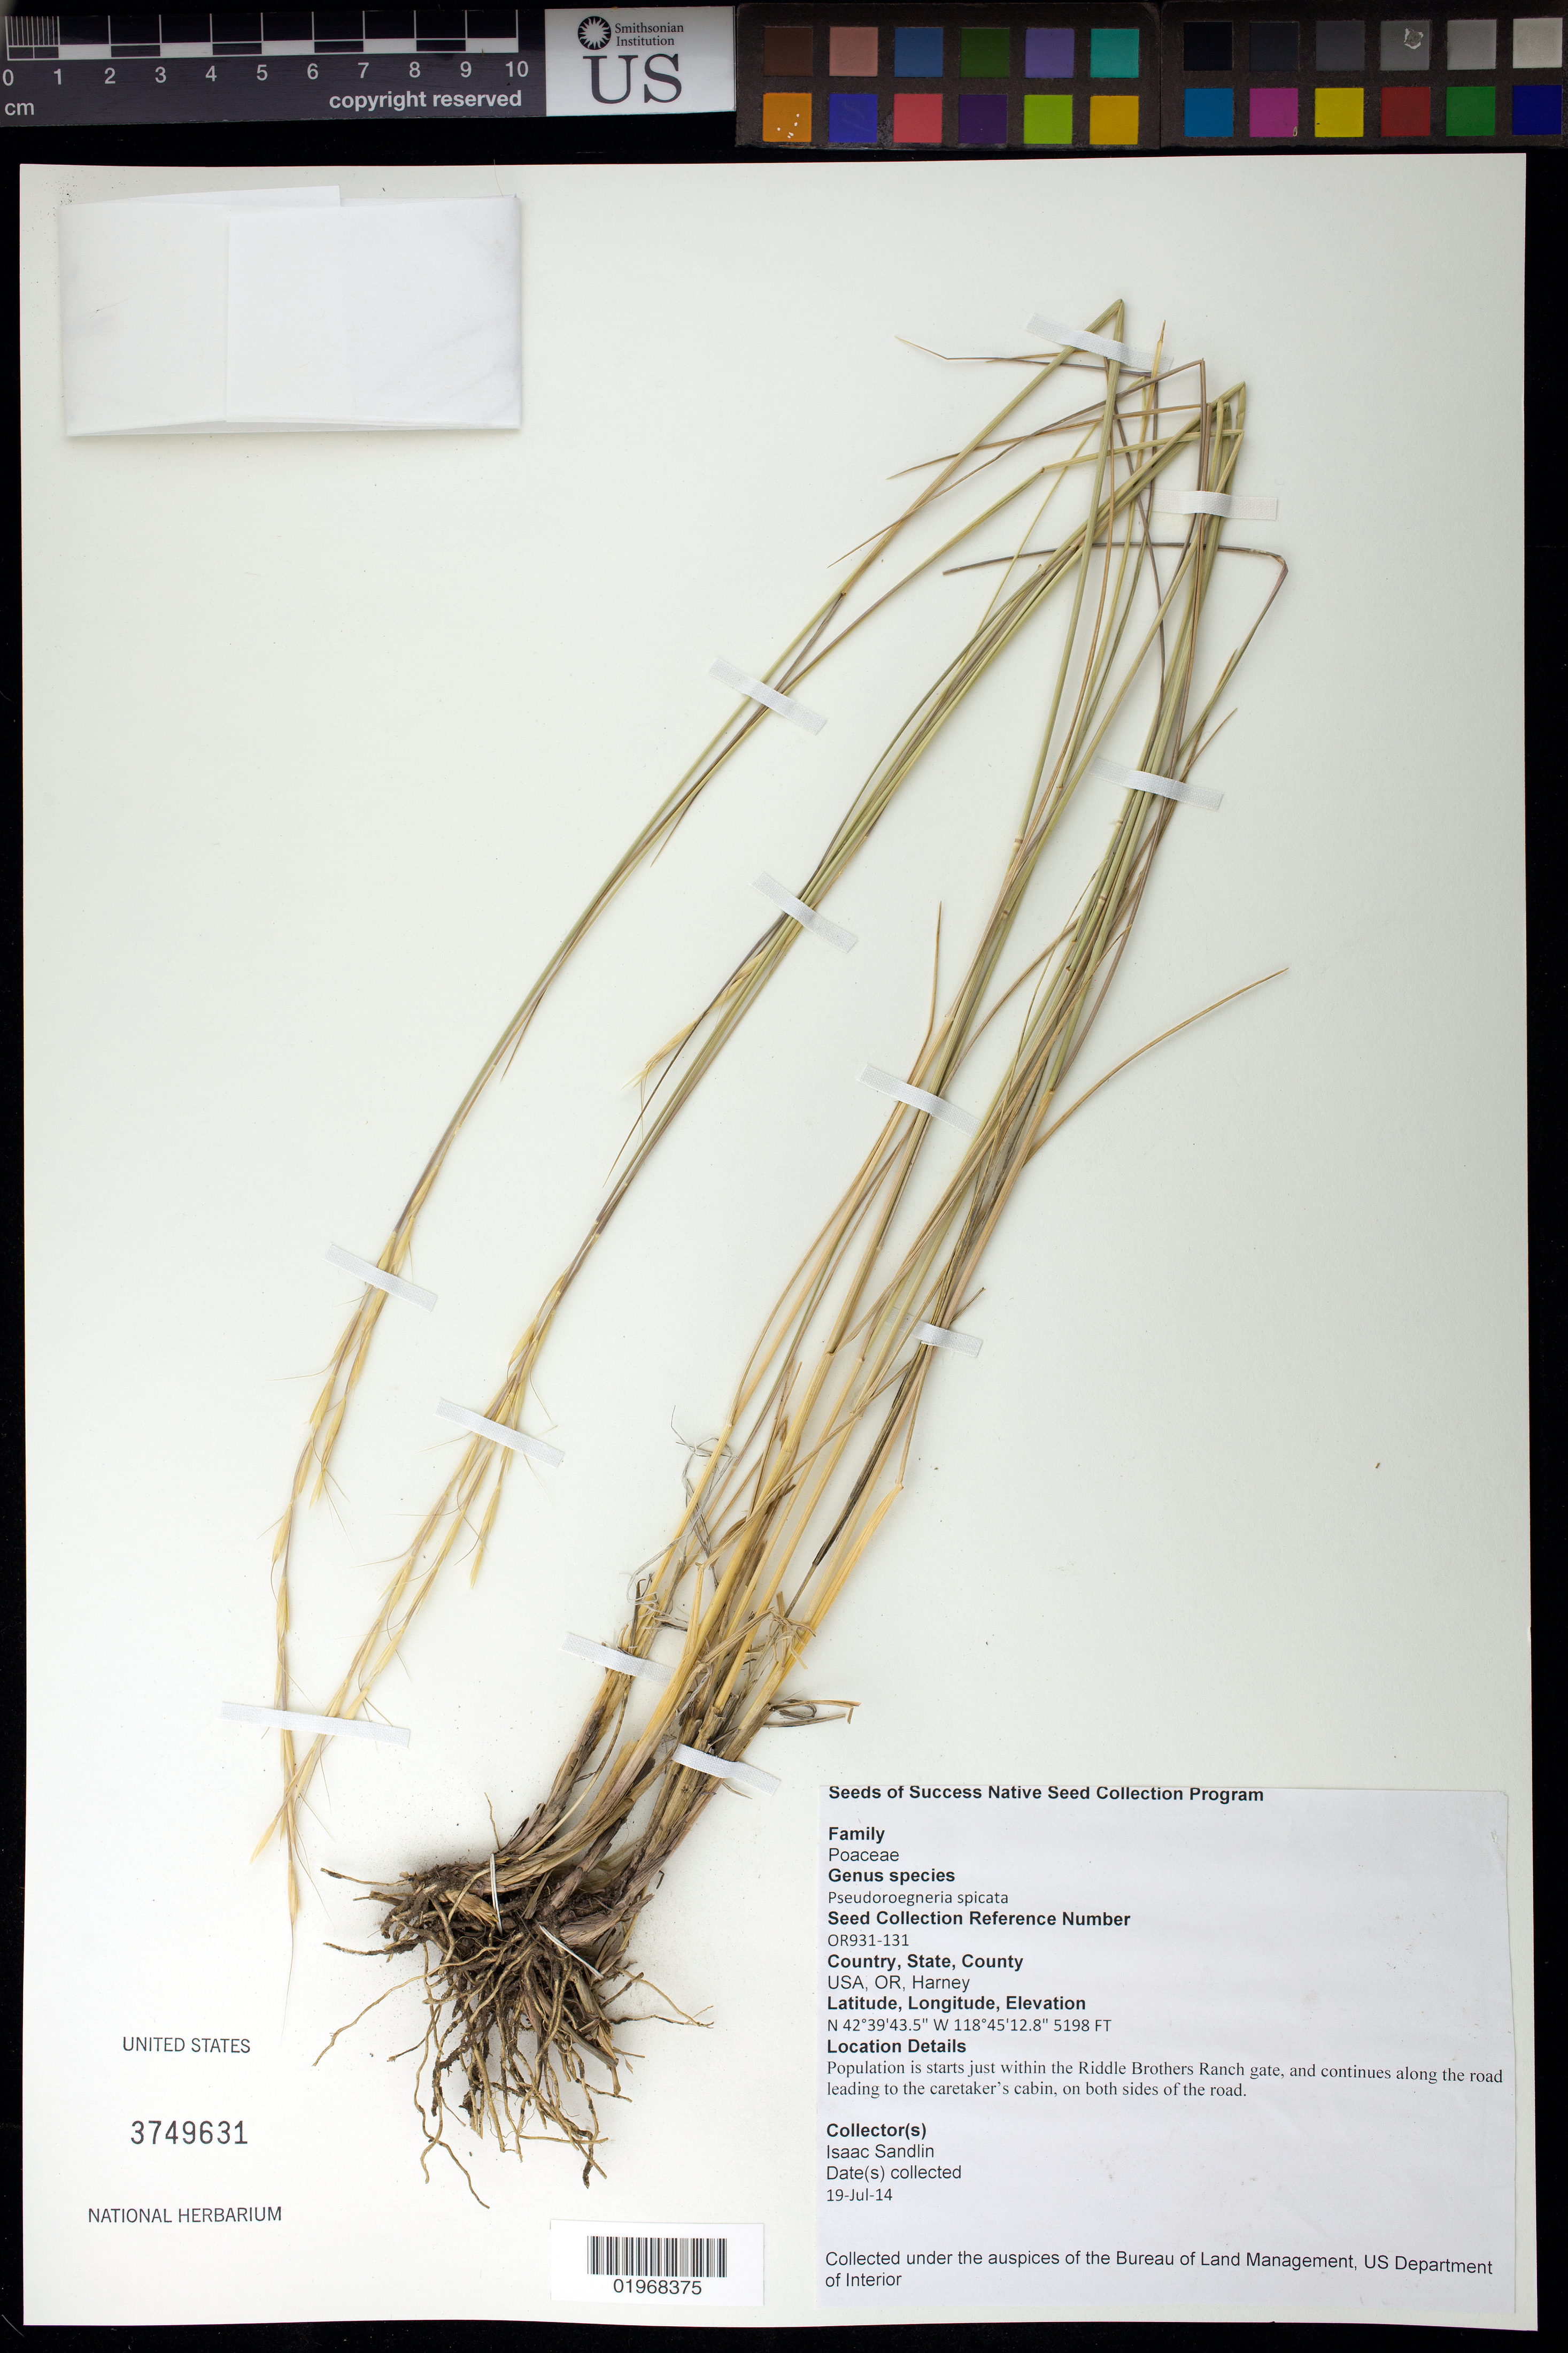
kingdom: Plantae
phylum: Tracheophyta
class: Liliopsida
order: Poales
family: Poaceae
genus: Pseudoroegneria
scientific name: Pseudoroegneria spicata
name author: (Pursh) Á. Löve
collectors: I. Sandlin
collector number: OR931-131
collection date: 2014-07-19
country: United States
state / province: Oregon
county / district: Harney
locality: Steens Mountain Cooperative Management and Protection Area. Within the Riddle Brothers Ranch gate.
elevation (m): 1584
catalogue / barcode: US 3749631